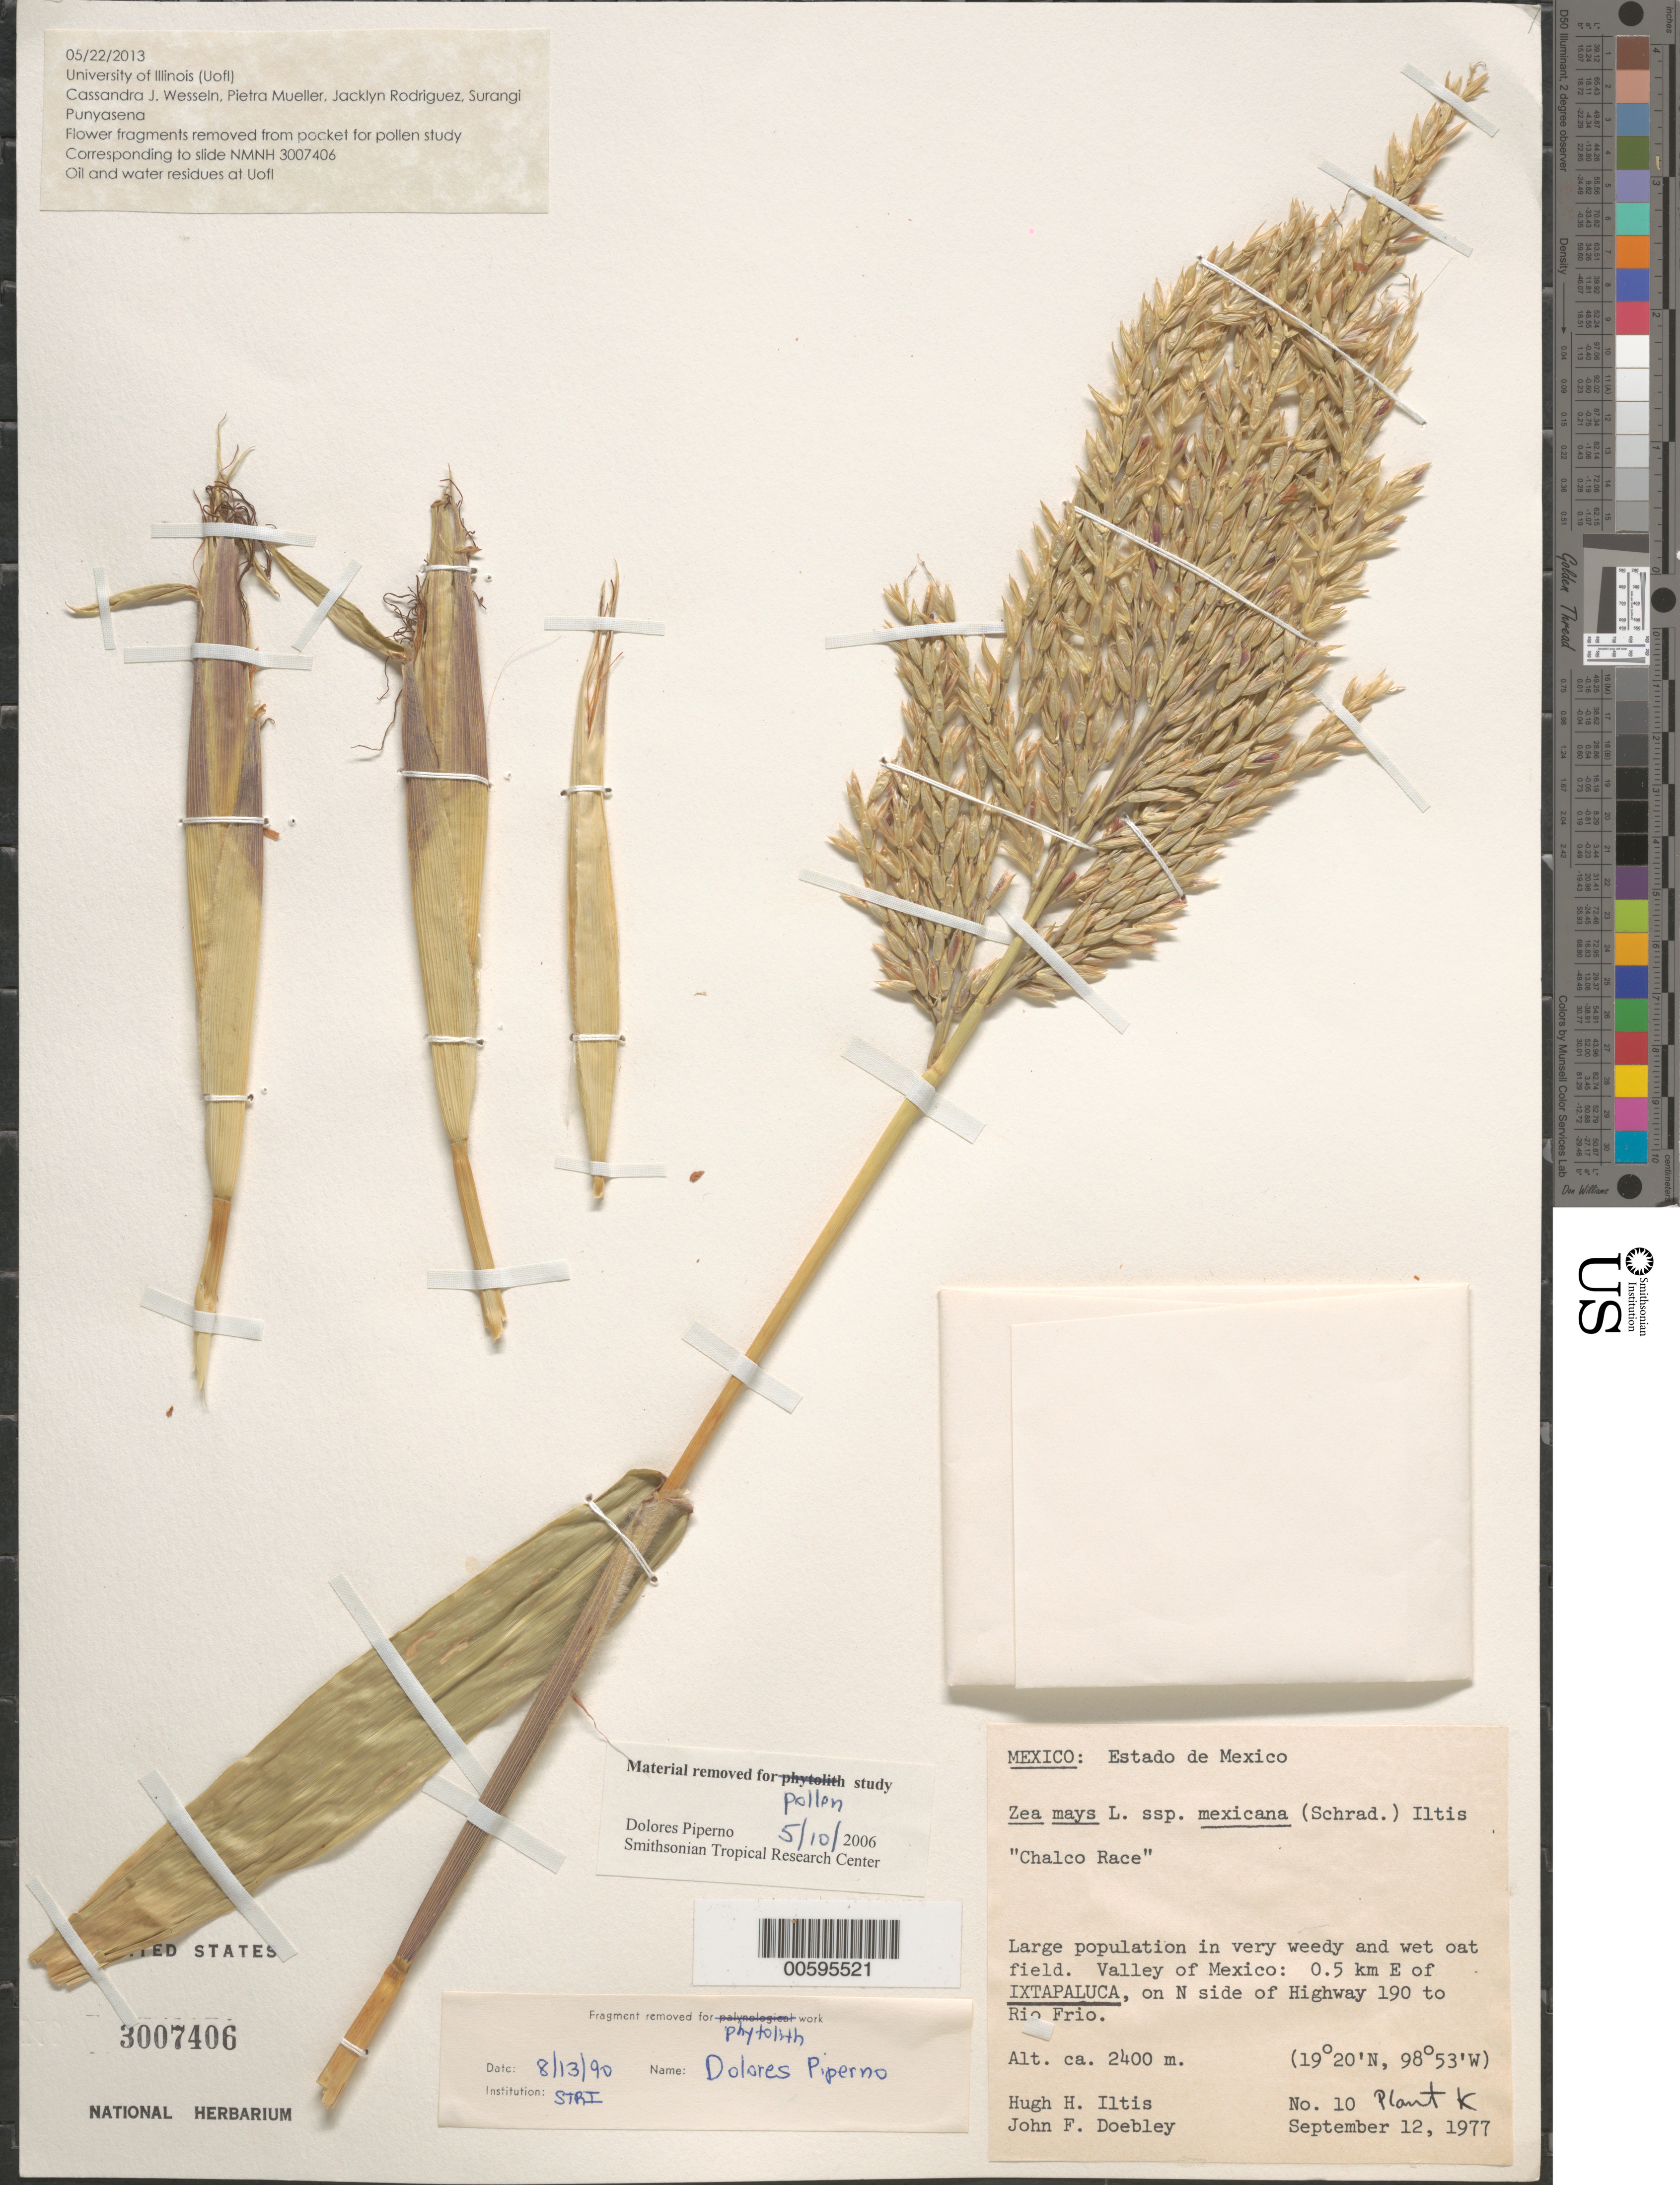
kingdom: Plantae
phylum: Tracheophyta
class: Liliopsida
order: Poales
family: Poaceae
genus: Zea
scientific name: Zea mays subsp. mexicana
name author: (Schrad.) Iltis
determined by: Piperno, D.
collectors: H. H. Iltis & J. F. Doebley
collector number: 10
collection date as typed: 12 Sep 1977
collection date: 1977-09-12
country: Mexico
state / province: México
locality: Valley of Mexico: 0.5 km E of Ixtapaluca, on N side of Hwy 190 to Rio Frio.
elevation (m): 2400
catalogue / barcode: US 3007406